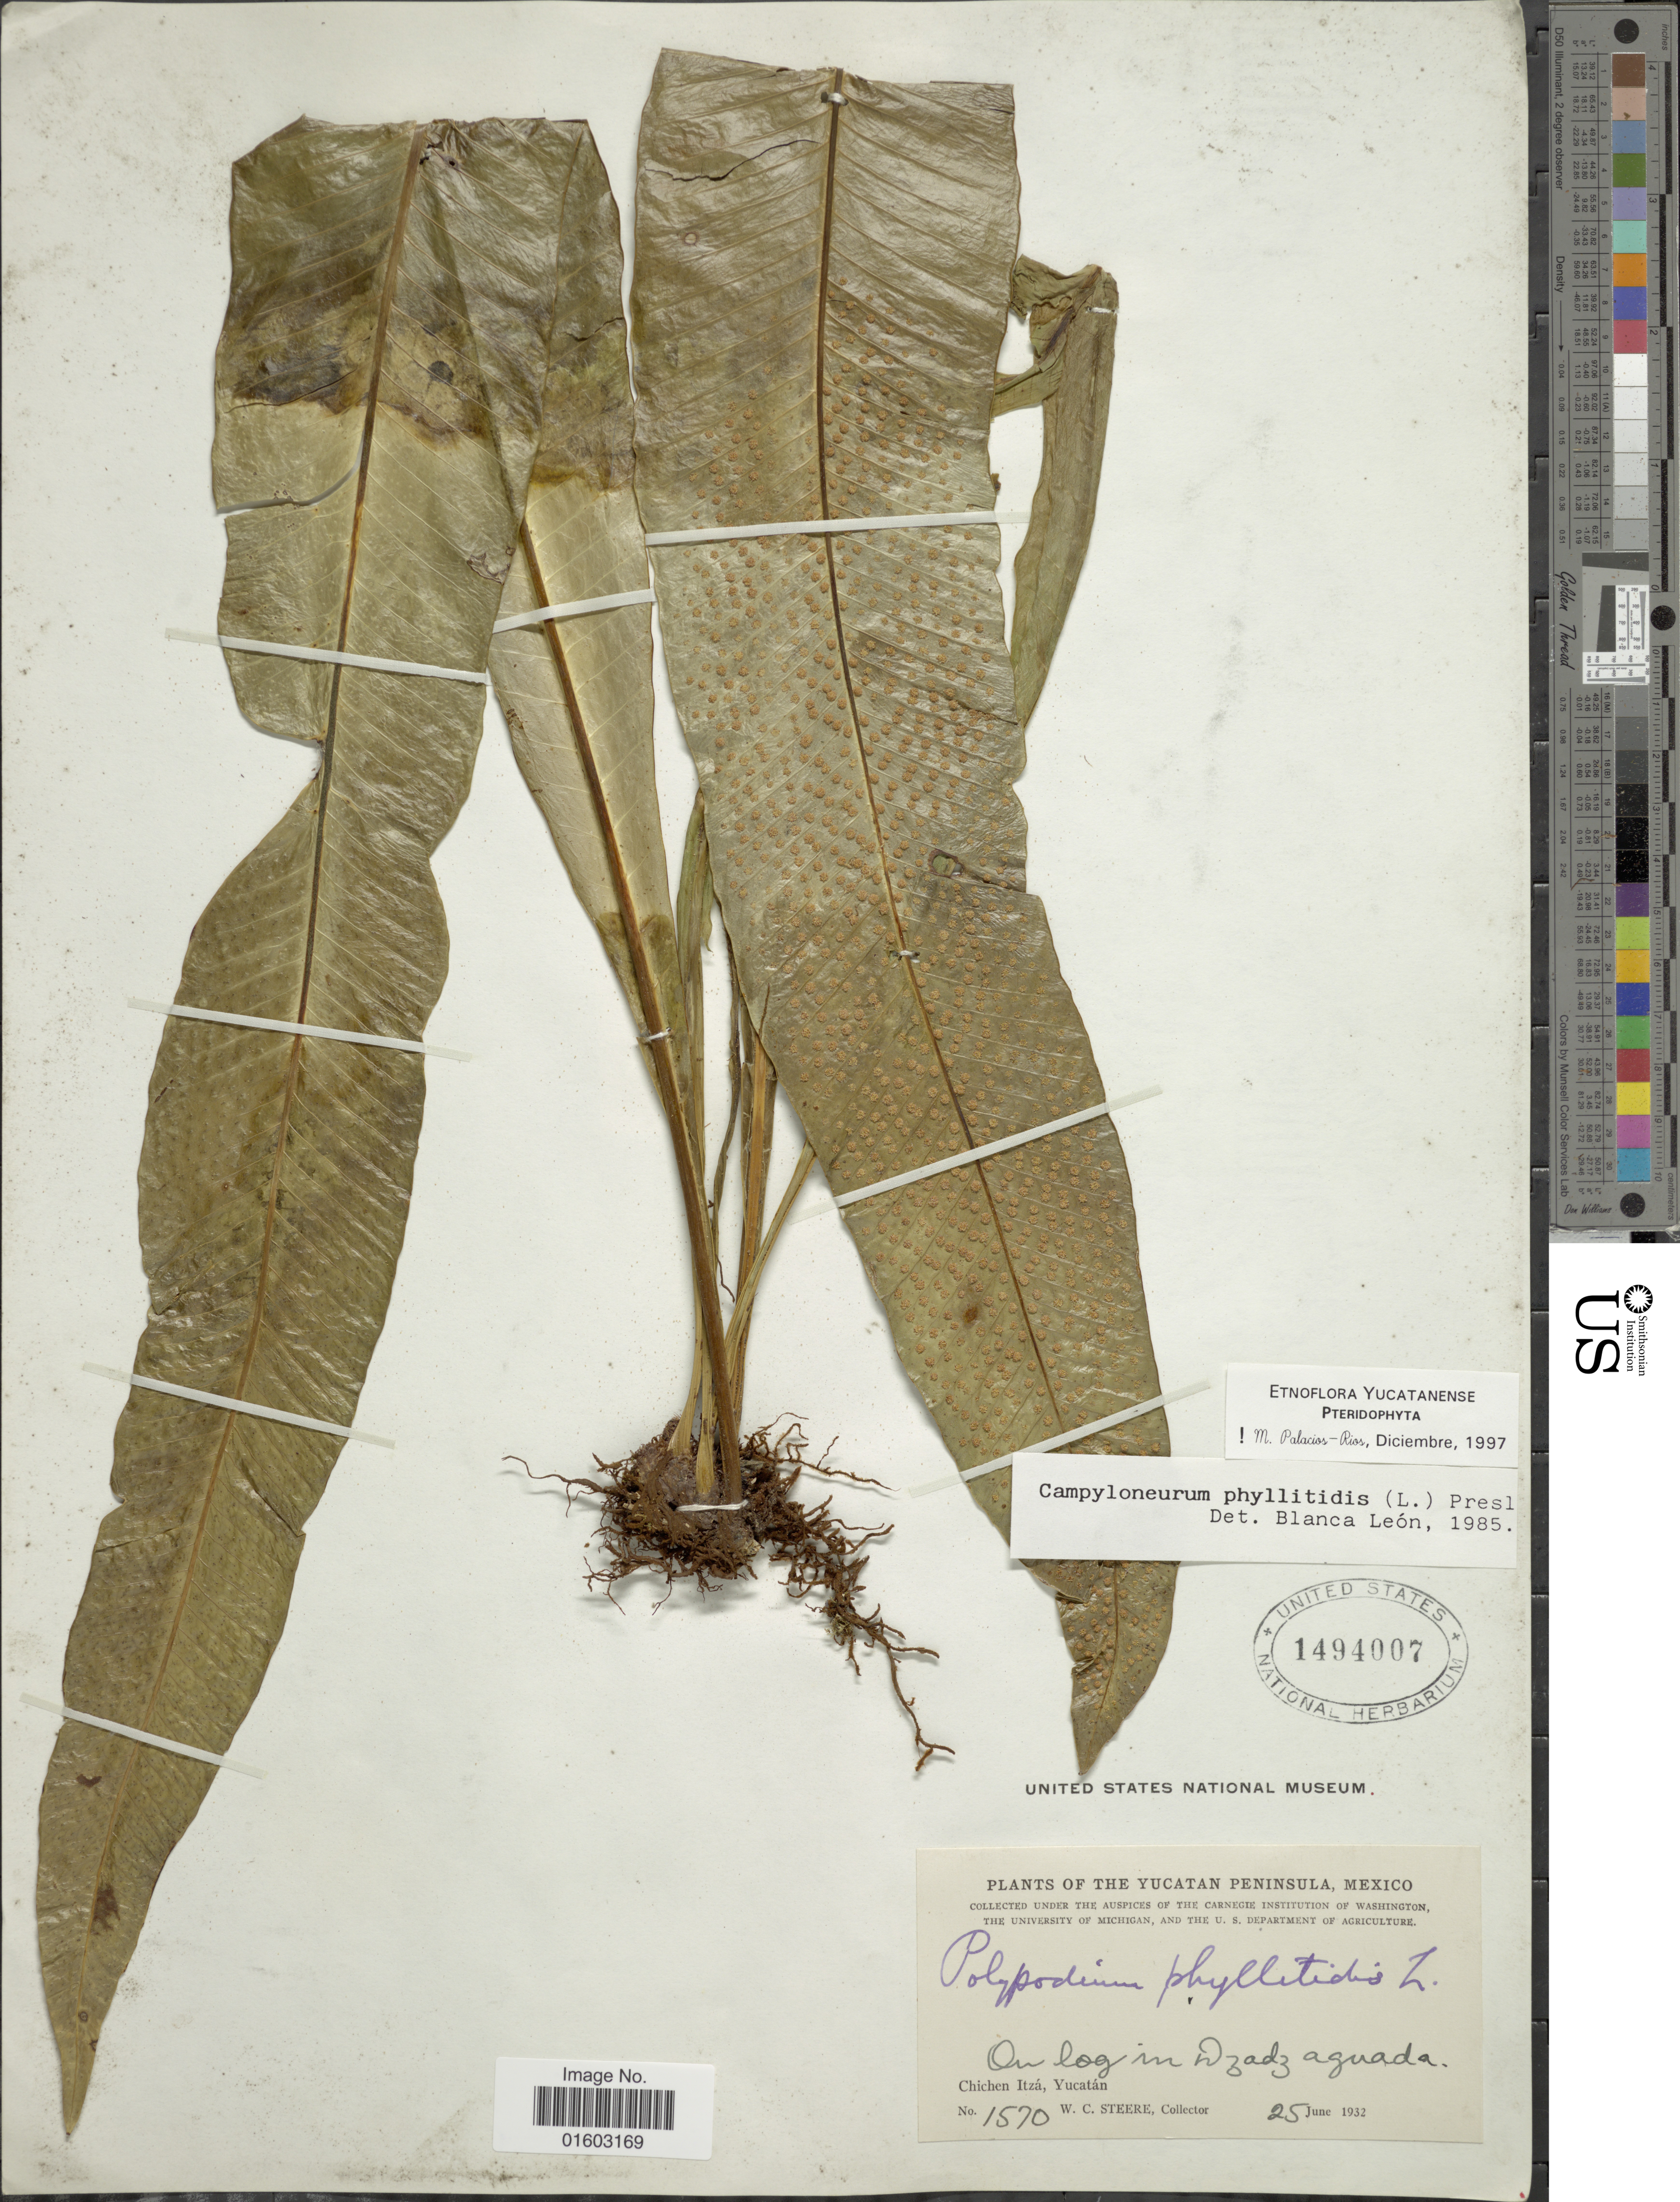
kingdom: Plantae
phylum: Tracheophyta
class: Polypodiopsida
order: Polypodiales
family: Polypodiaceae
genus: Campyloneurum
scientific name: Campyloneurum phyllitidis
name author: (L.) C. Presl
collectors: W. C. Steere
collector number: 1570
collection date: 1932-06-25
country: Mexico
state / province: Yucatán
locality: Chichen Itza, Yucatan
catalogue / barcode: US 1494007